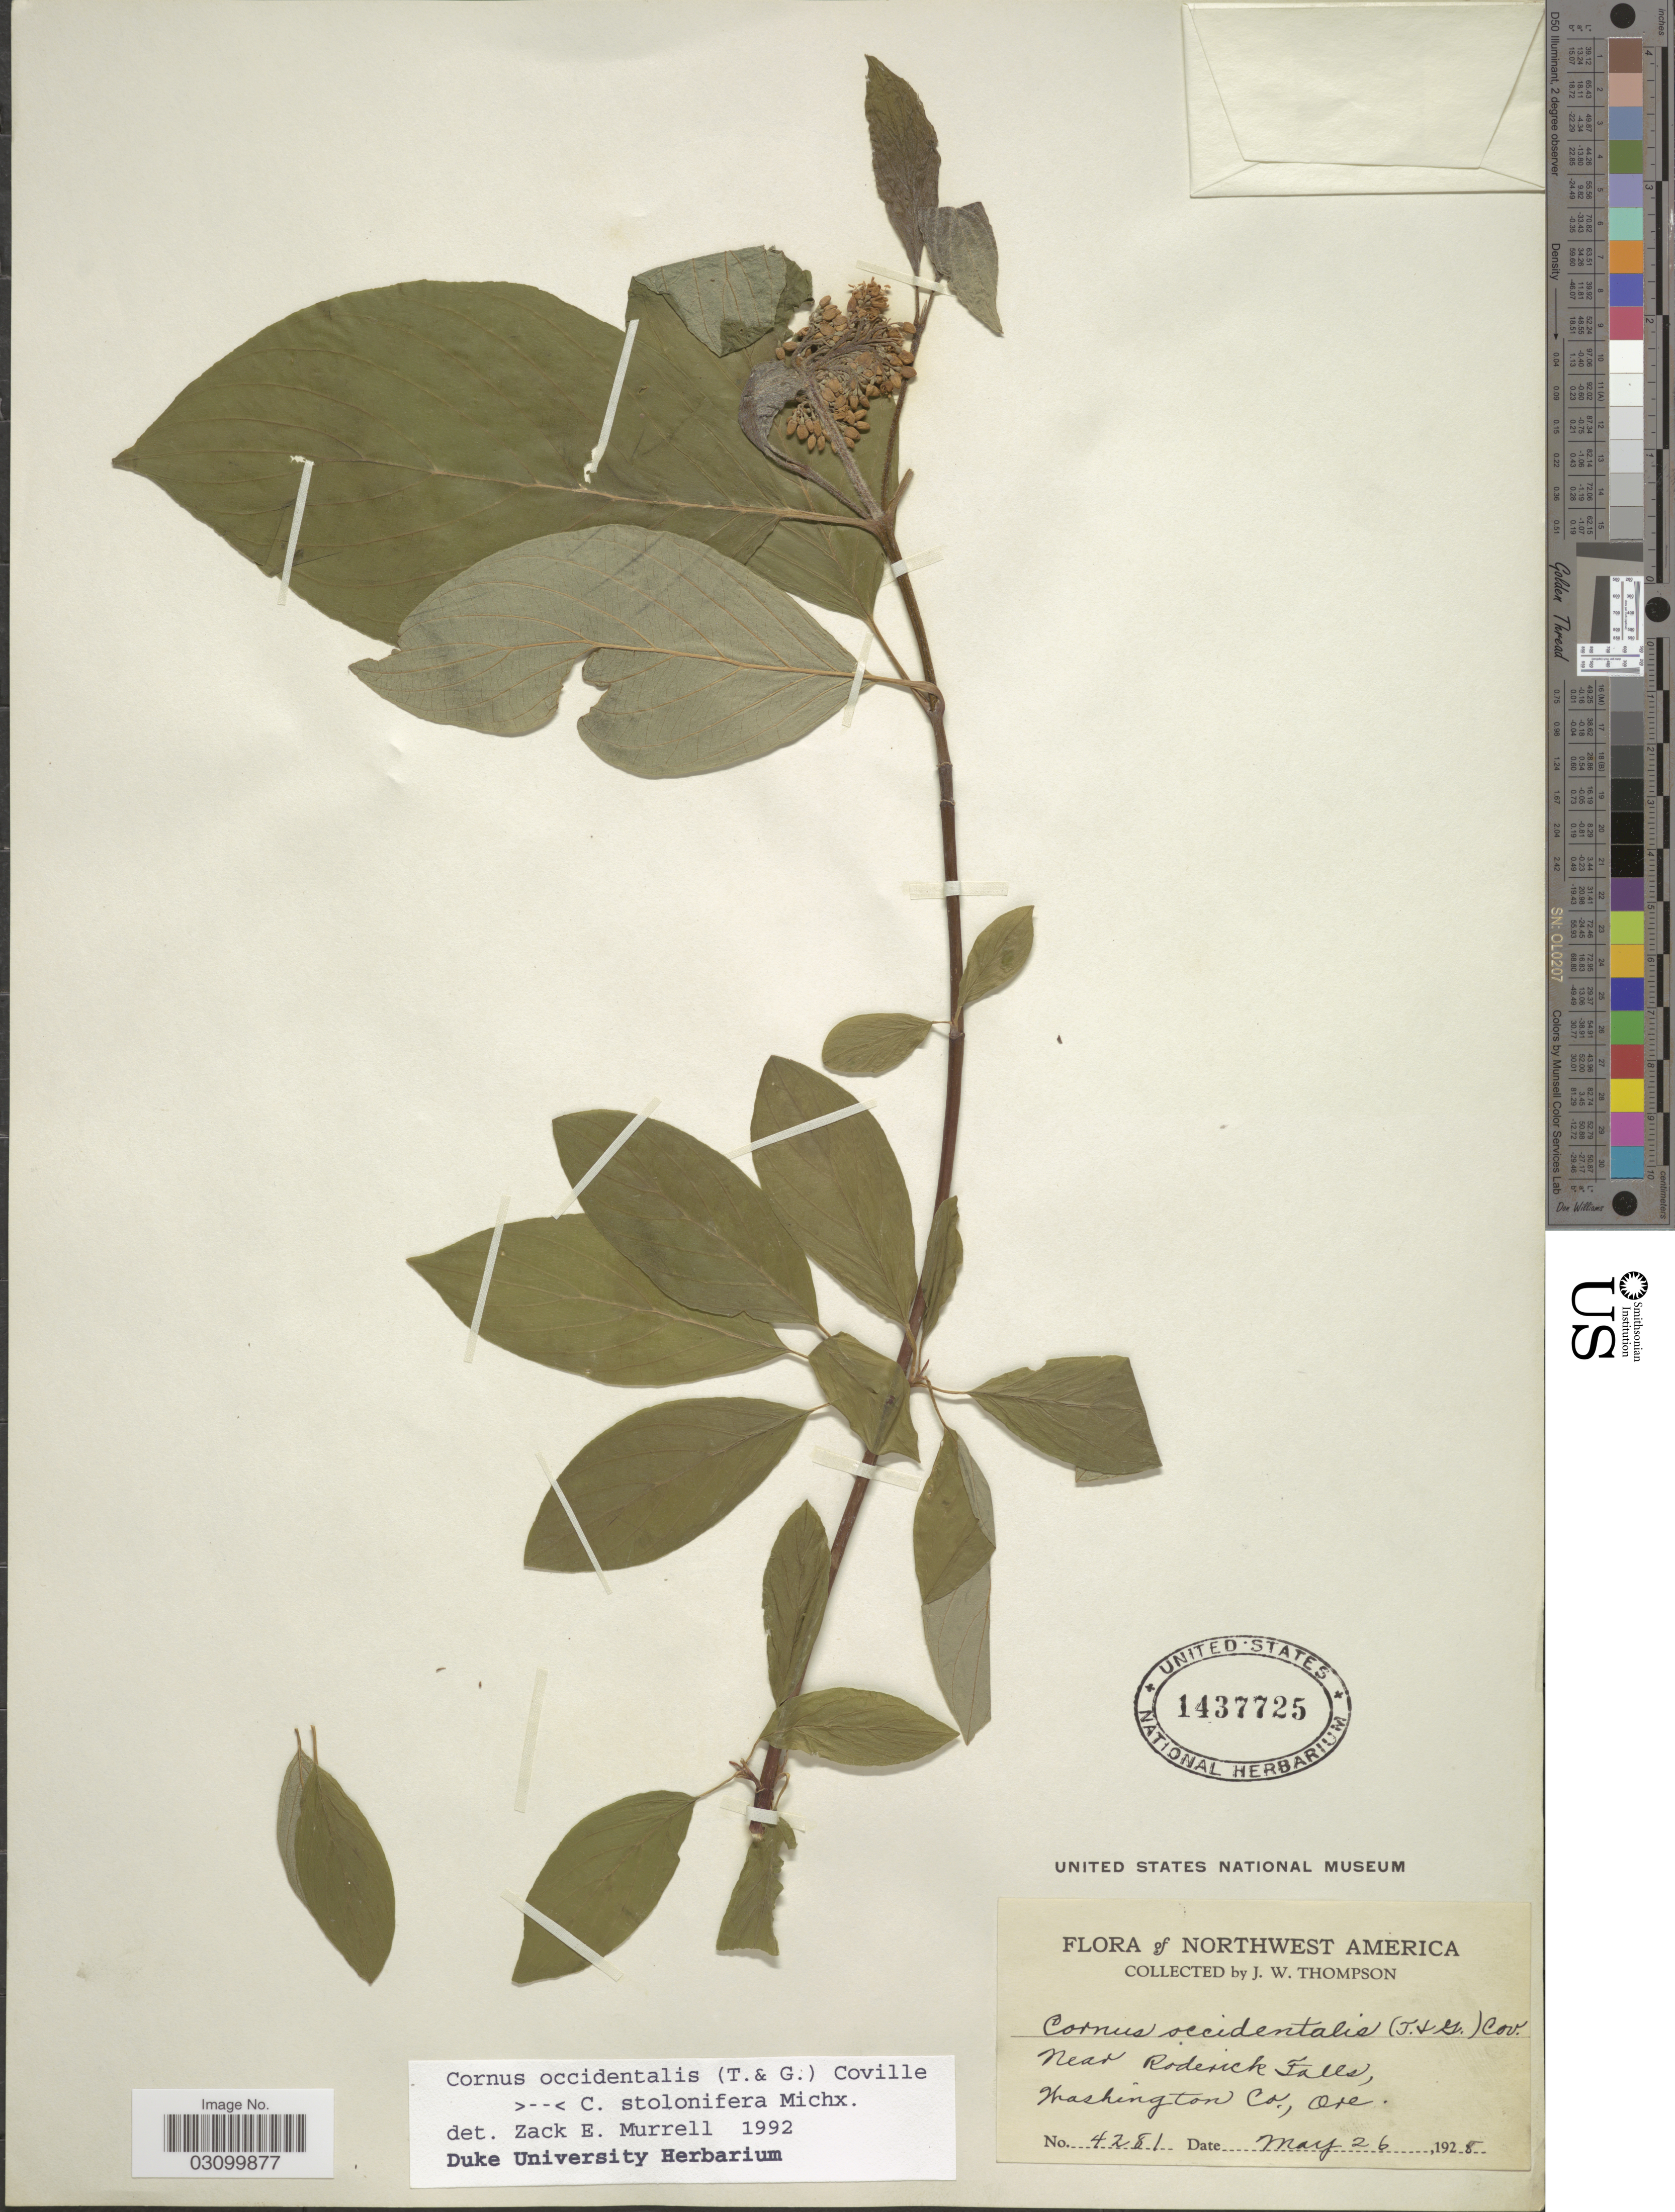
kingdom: Plantae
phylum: Tracheophyta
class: Magnoliopsida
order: Cornales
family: Cornaceae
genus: Cornus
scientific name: Cornus sp.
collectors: J. Thompson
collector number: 4281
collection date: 1928-05-26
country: United States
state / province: Oregon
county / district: Washington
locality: Northwest America. Near Roderick Falls, Washington Co.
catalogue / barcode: US 1437725